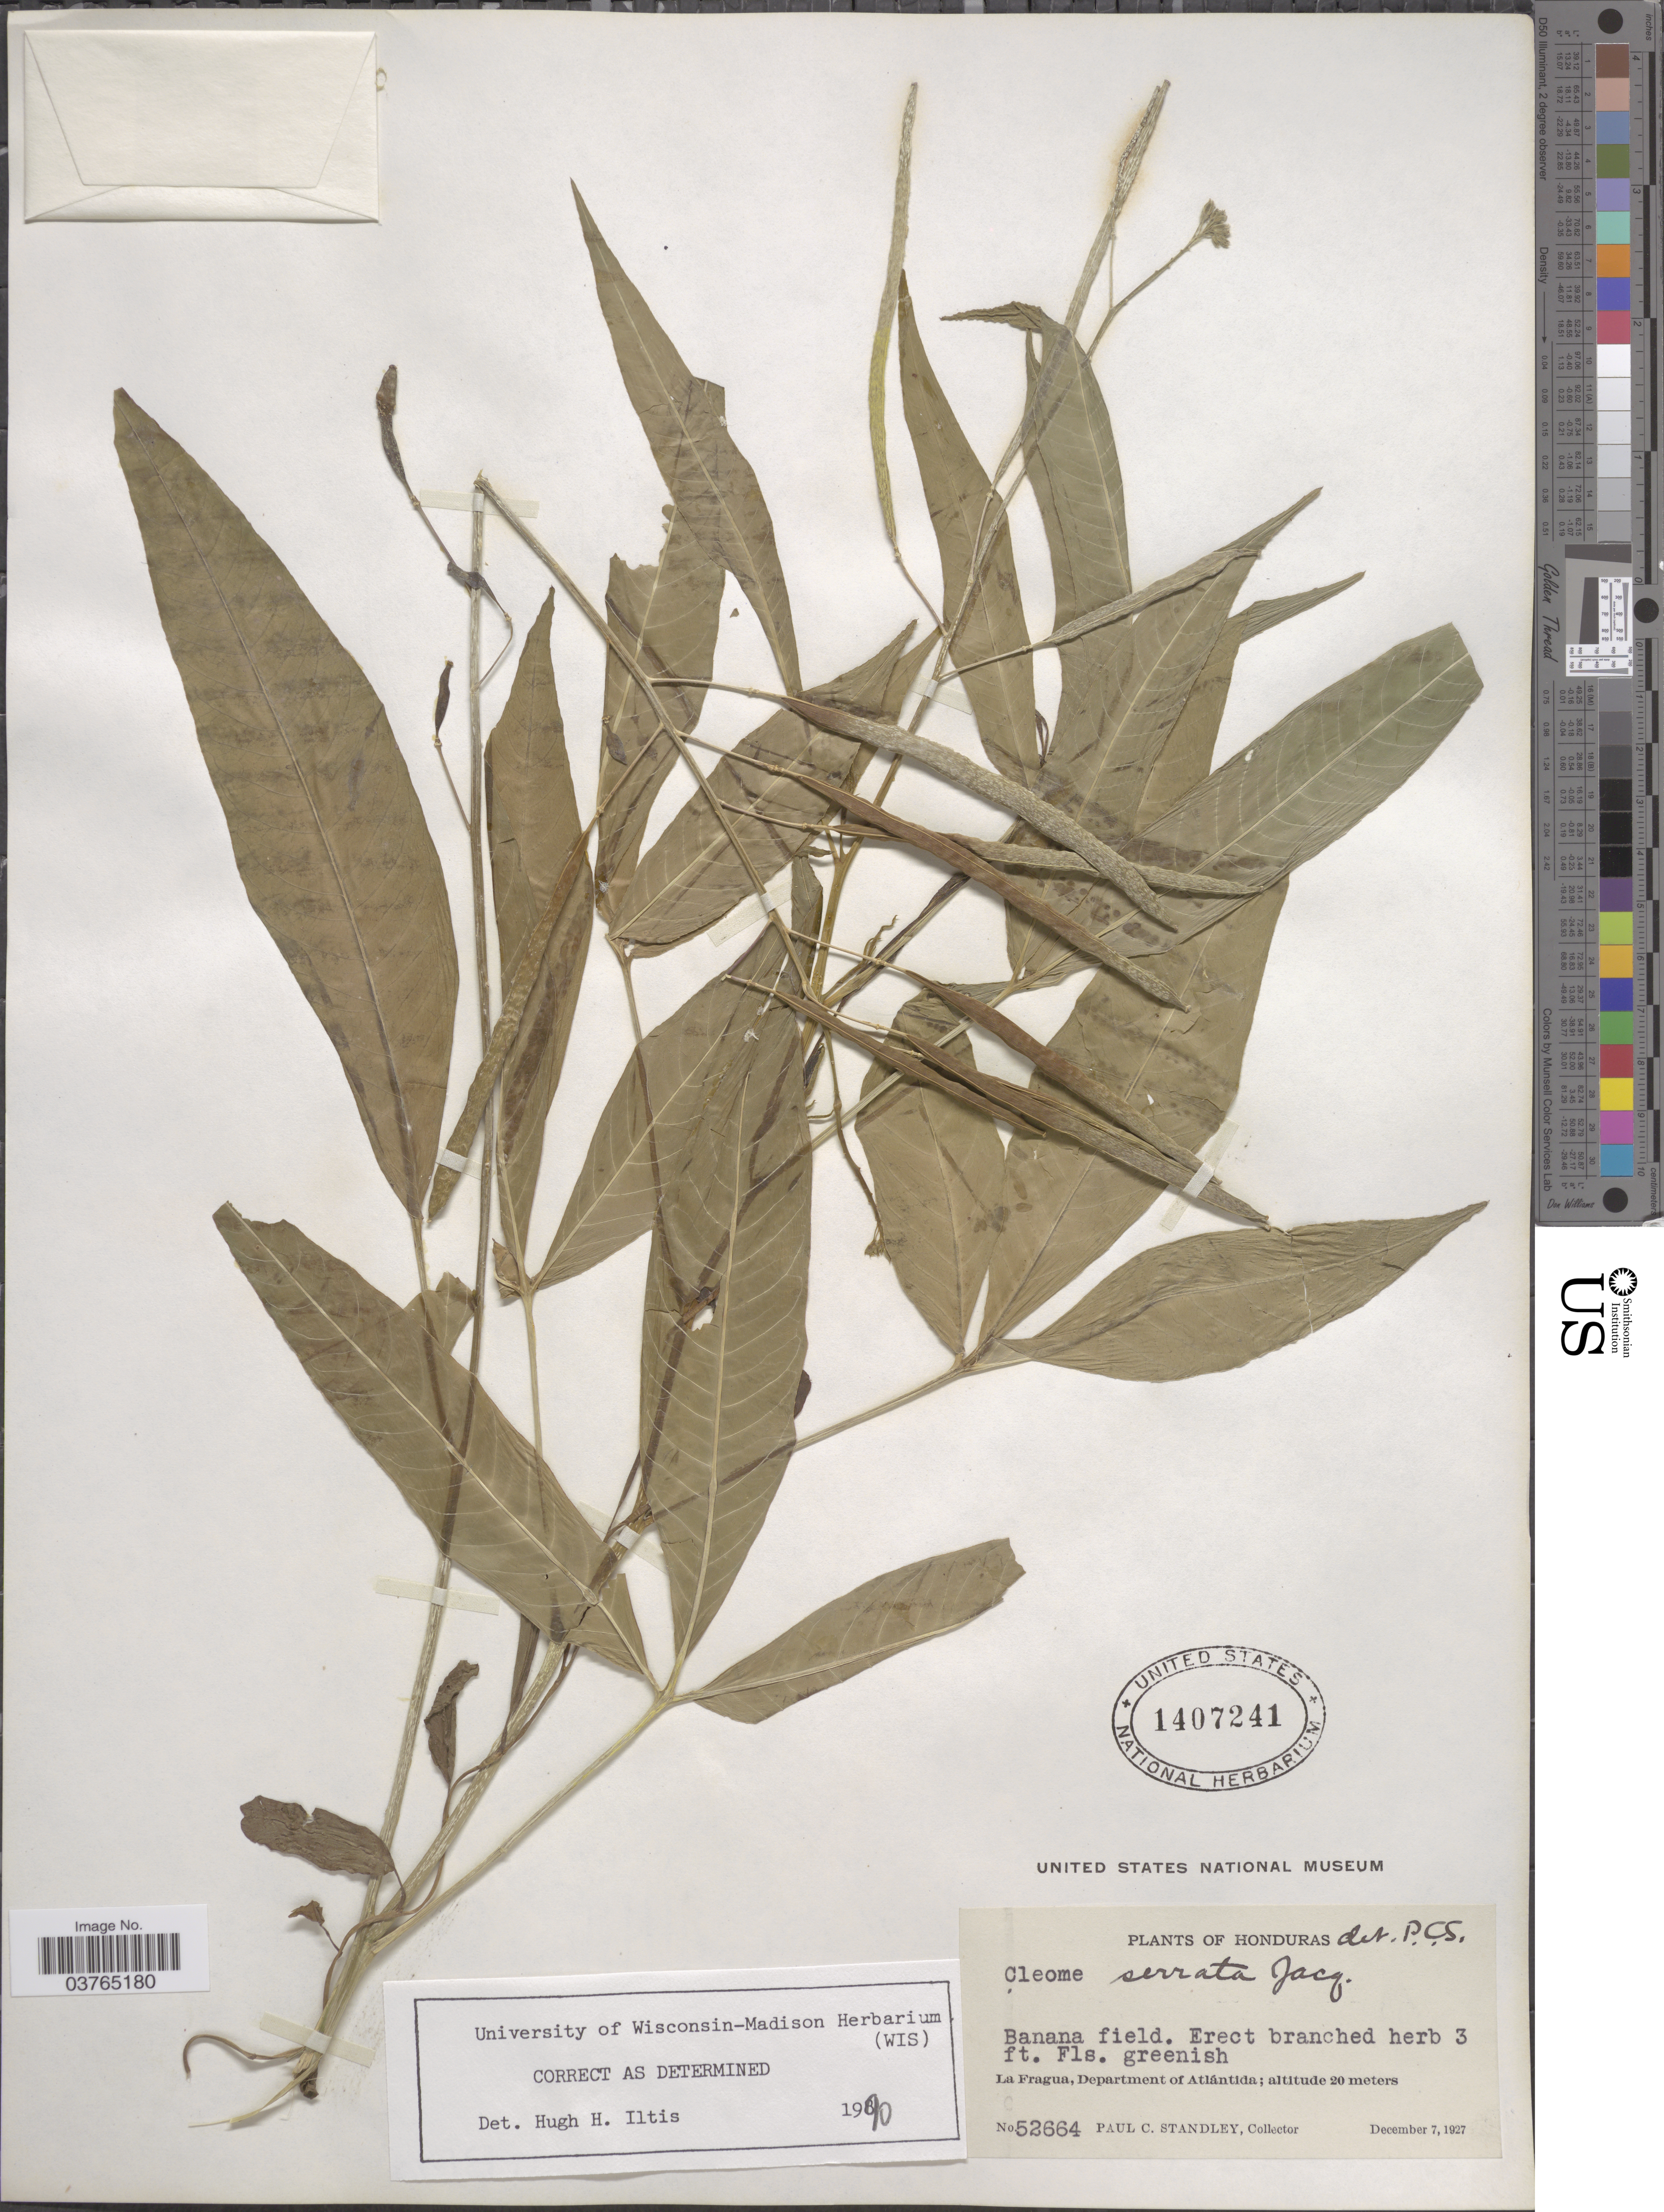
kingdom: Plantae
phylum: Tracheophyta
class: Magnoliopsida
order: Brassicales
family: Cleomaceae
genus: Cleoserrata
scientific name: Cleoserrata serrata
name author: (Jacq.) Iltis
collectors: P. C. Standley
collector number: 52664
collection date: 1927-12-07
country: Honduras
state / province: Atlantida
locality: Banana field. La Fragua, Department of Atlántida.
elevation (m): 20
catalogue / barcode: US 1407241